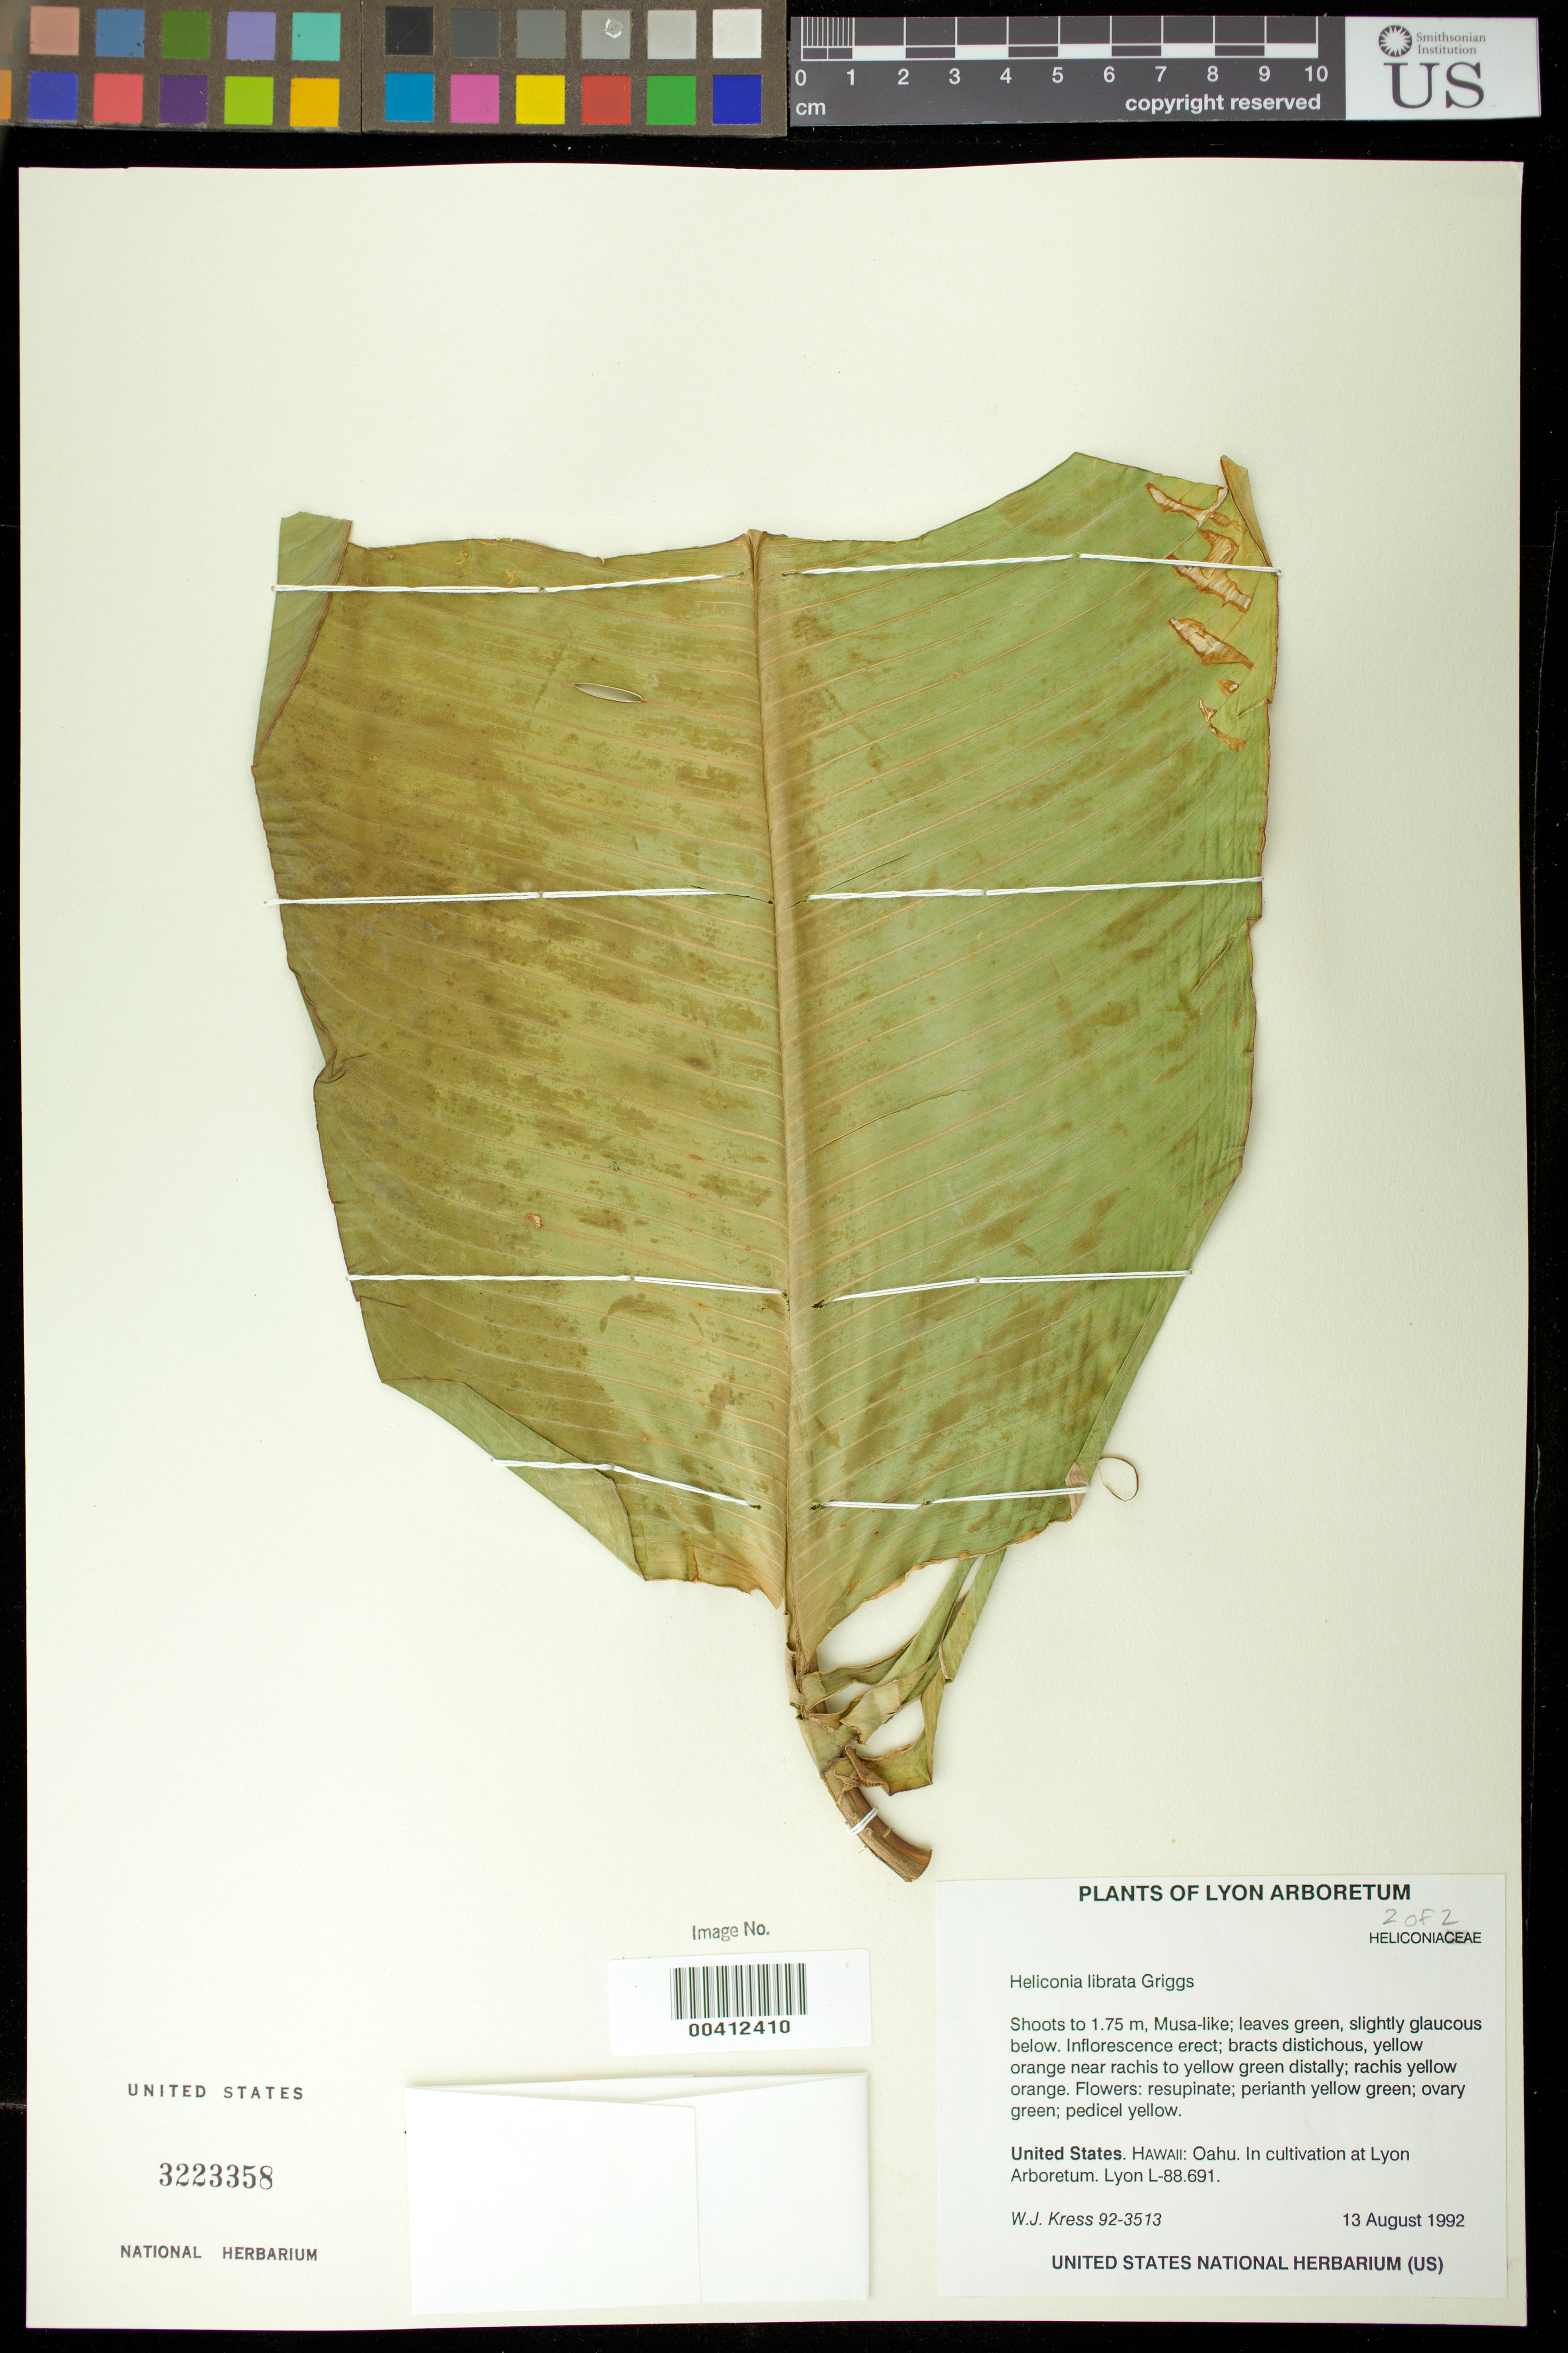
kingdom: Plantae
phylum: Tracheophyta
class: Liliopsida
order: Zingiberales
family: Heliconiaceae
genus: Heliconia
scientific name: Heliconia librata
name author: R.F. Griggs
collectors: W. J. Kress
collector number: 92-3513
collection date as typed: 13 Aug 1992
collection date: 1992-08-13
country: United States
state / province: Hawaii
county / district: Honolulu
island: Oahu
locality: Lyon arboretum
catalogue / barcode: US 3223358